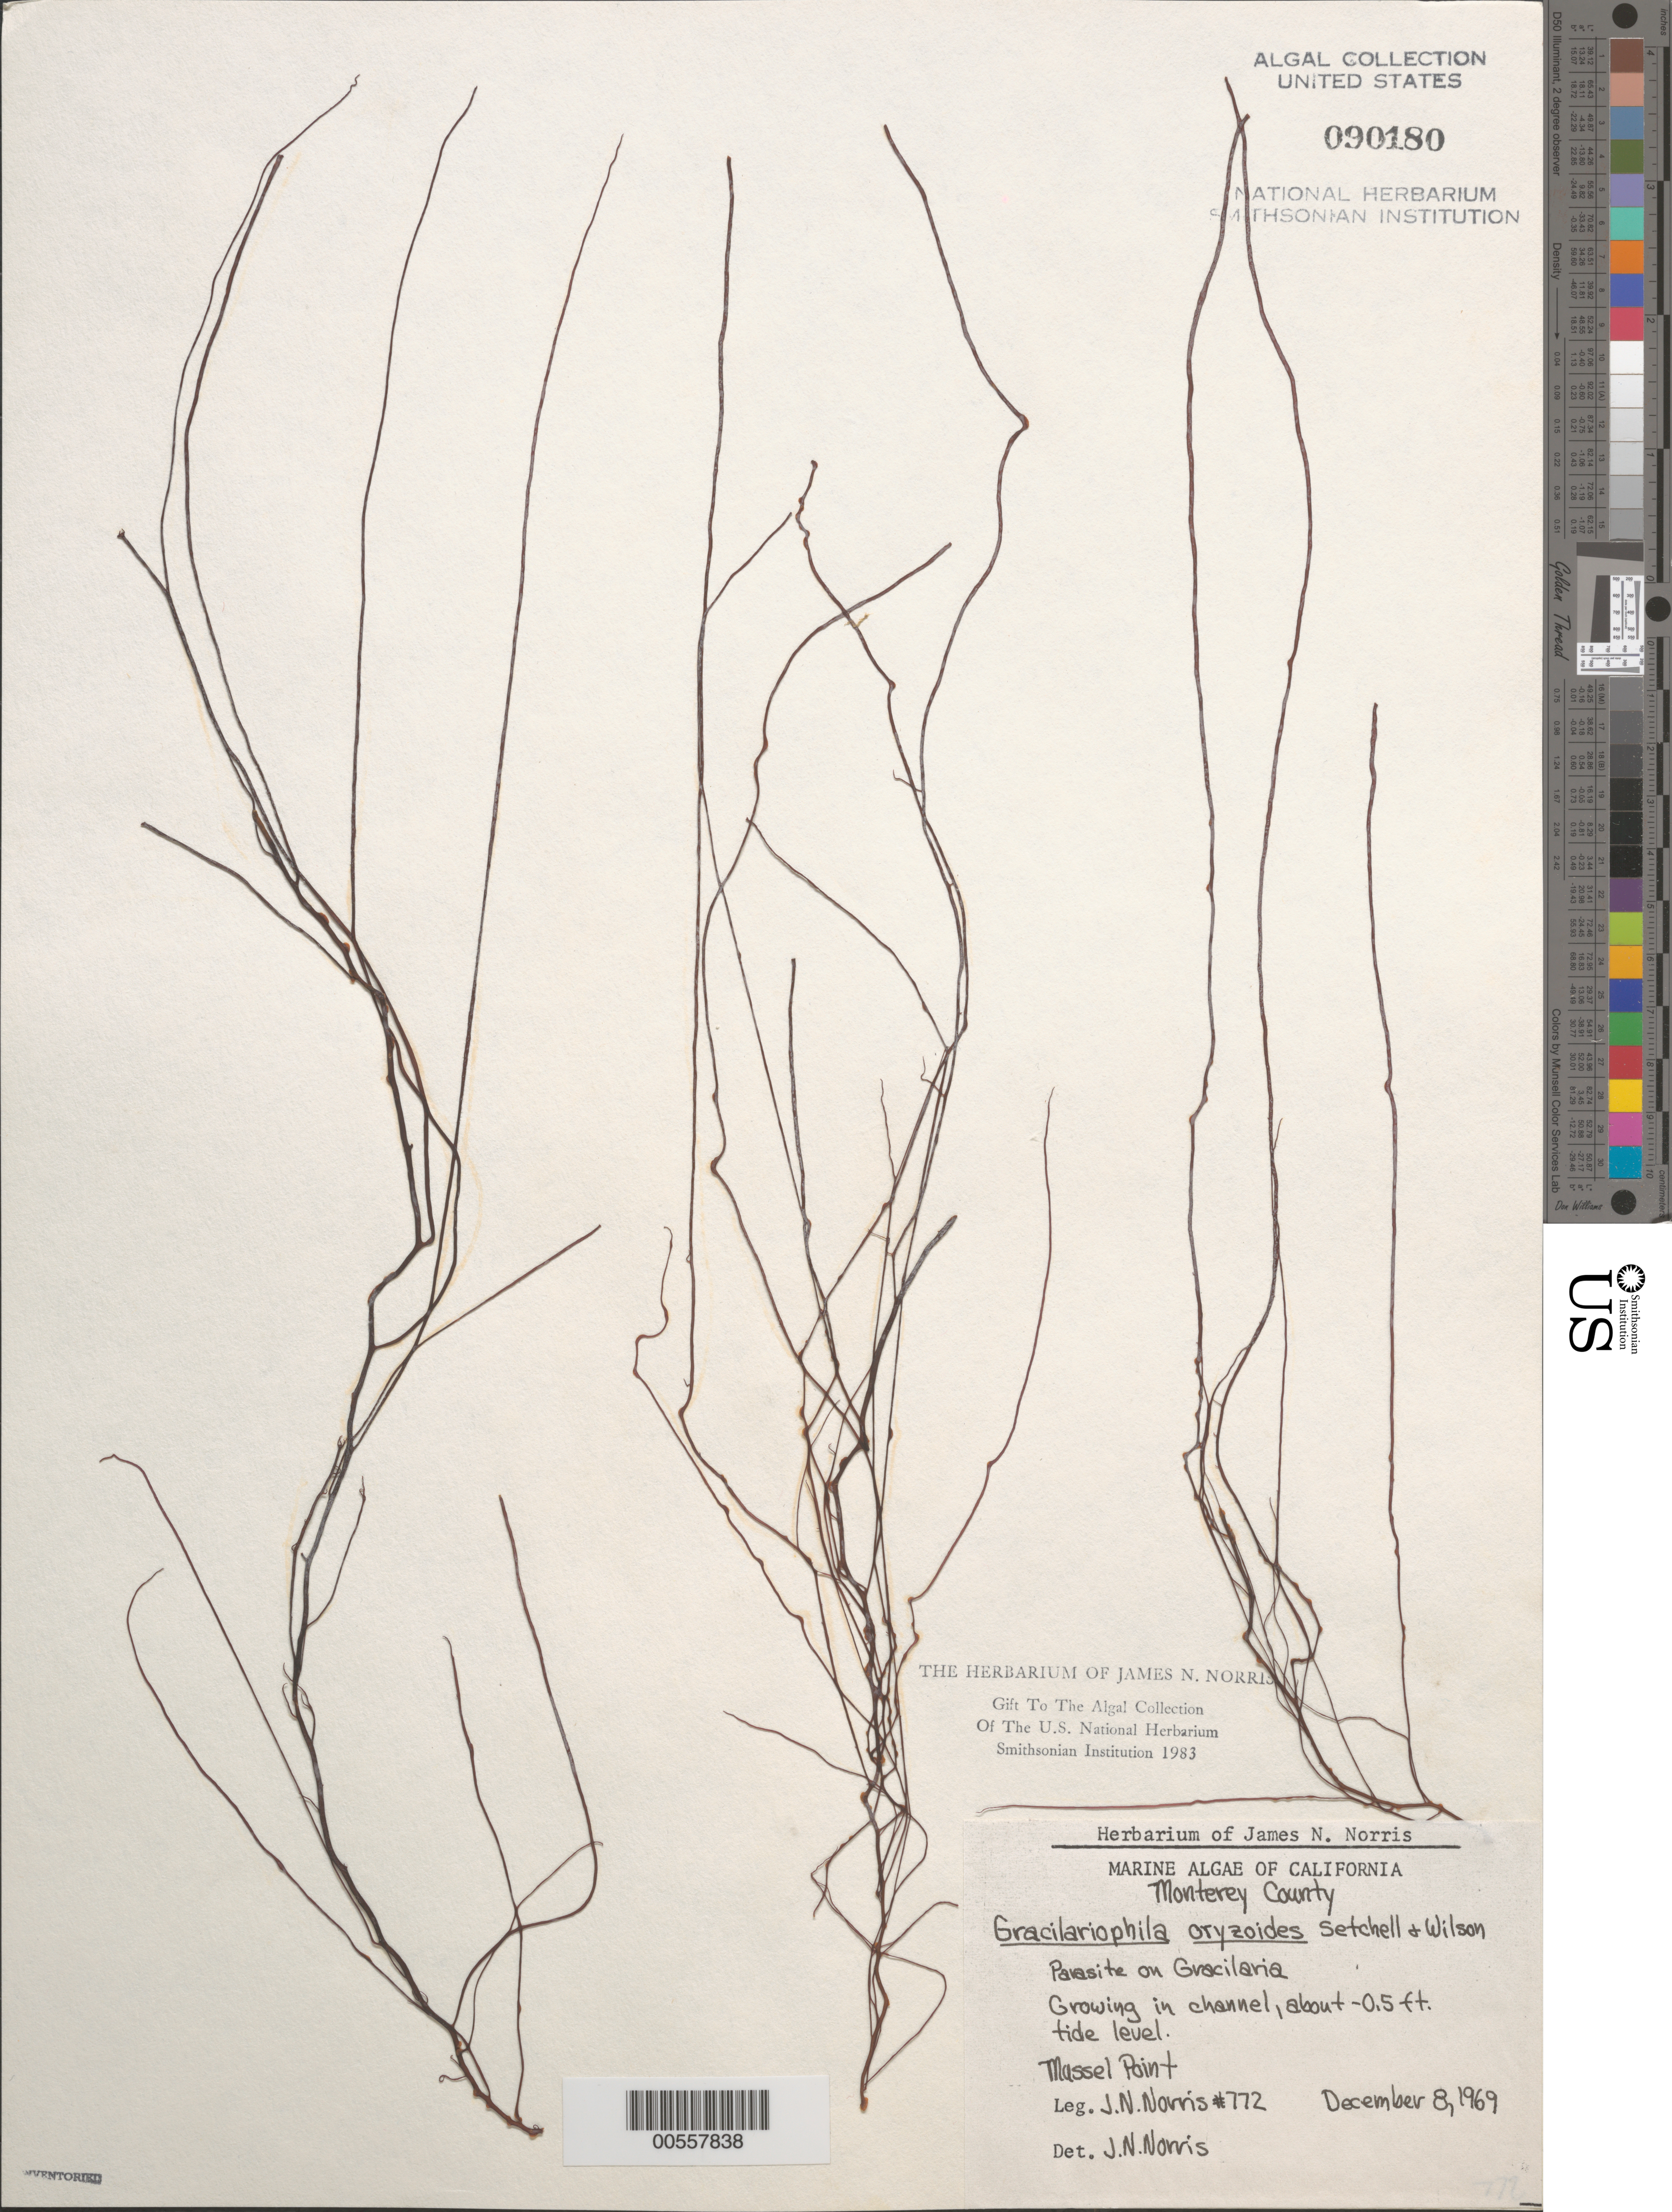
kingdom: Plantae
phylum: Rhodophyta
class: Florideophyceae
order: Gracilariales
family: Gracilariaceae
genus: Gracilariopsis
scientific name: Gracilariopsis oryzoides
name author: (Setchell & H.L.Wilson) Gurgel et al.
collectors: J. N. Norris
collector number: JN-772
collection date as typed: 08 Dec 1969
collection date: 1969-12-08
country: United States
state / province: California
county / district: Monterey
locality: Mussel Point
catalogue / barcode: US 90180